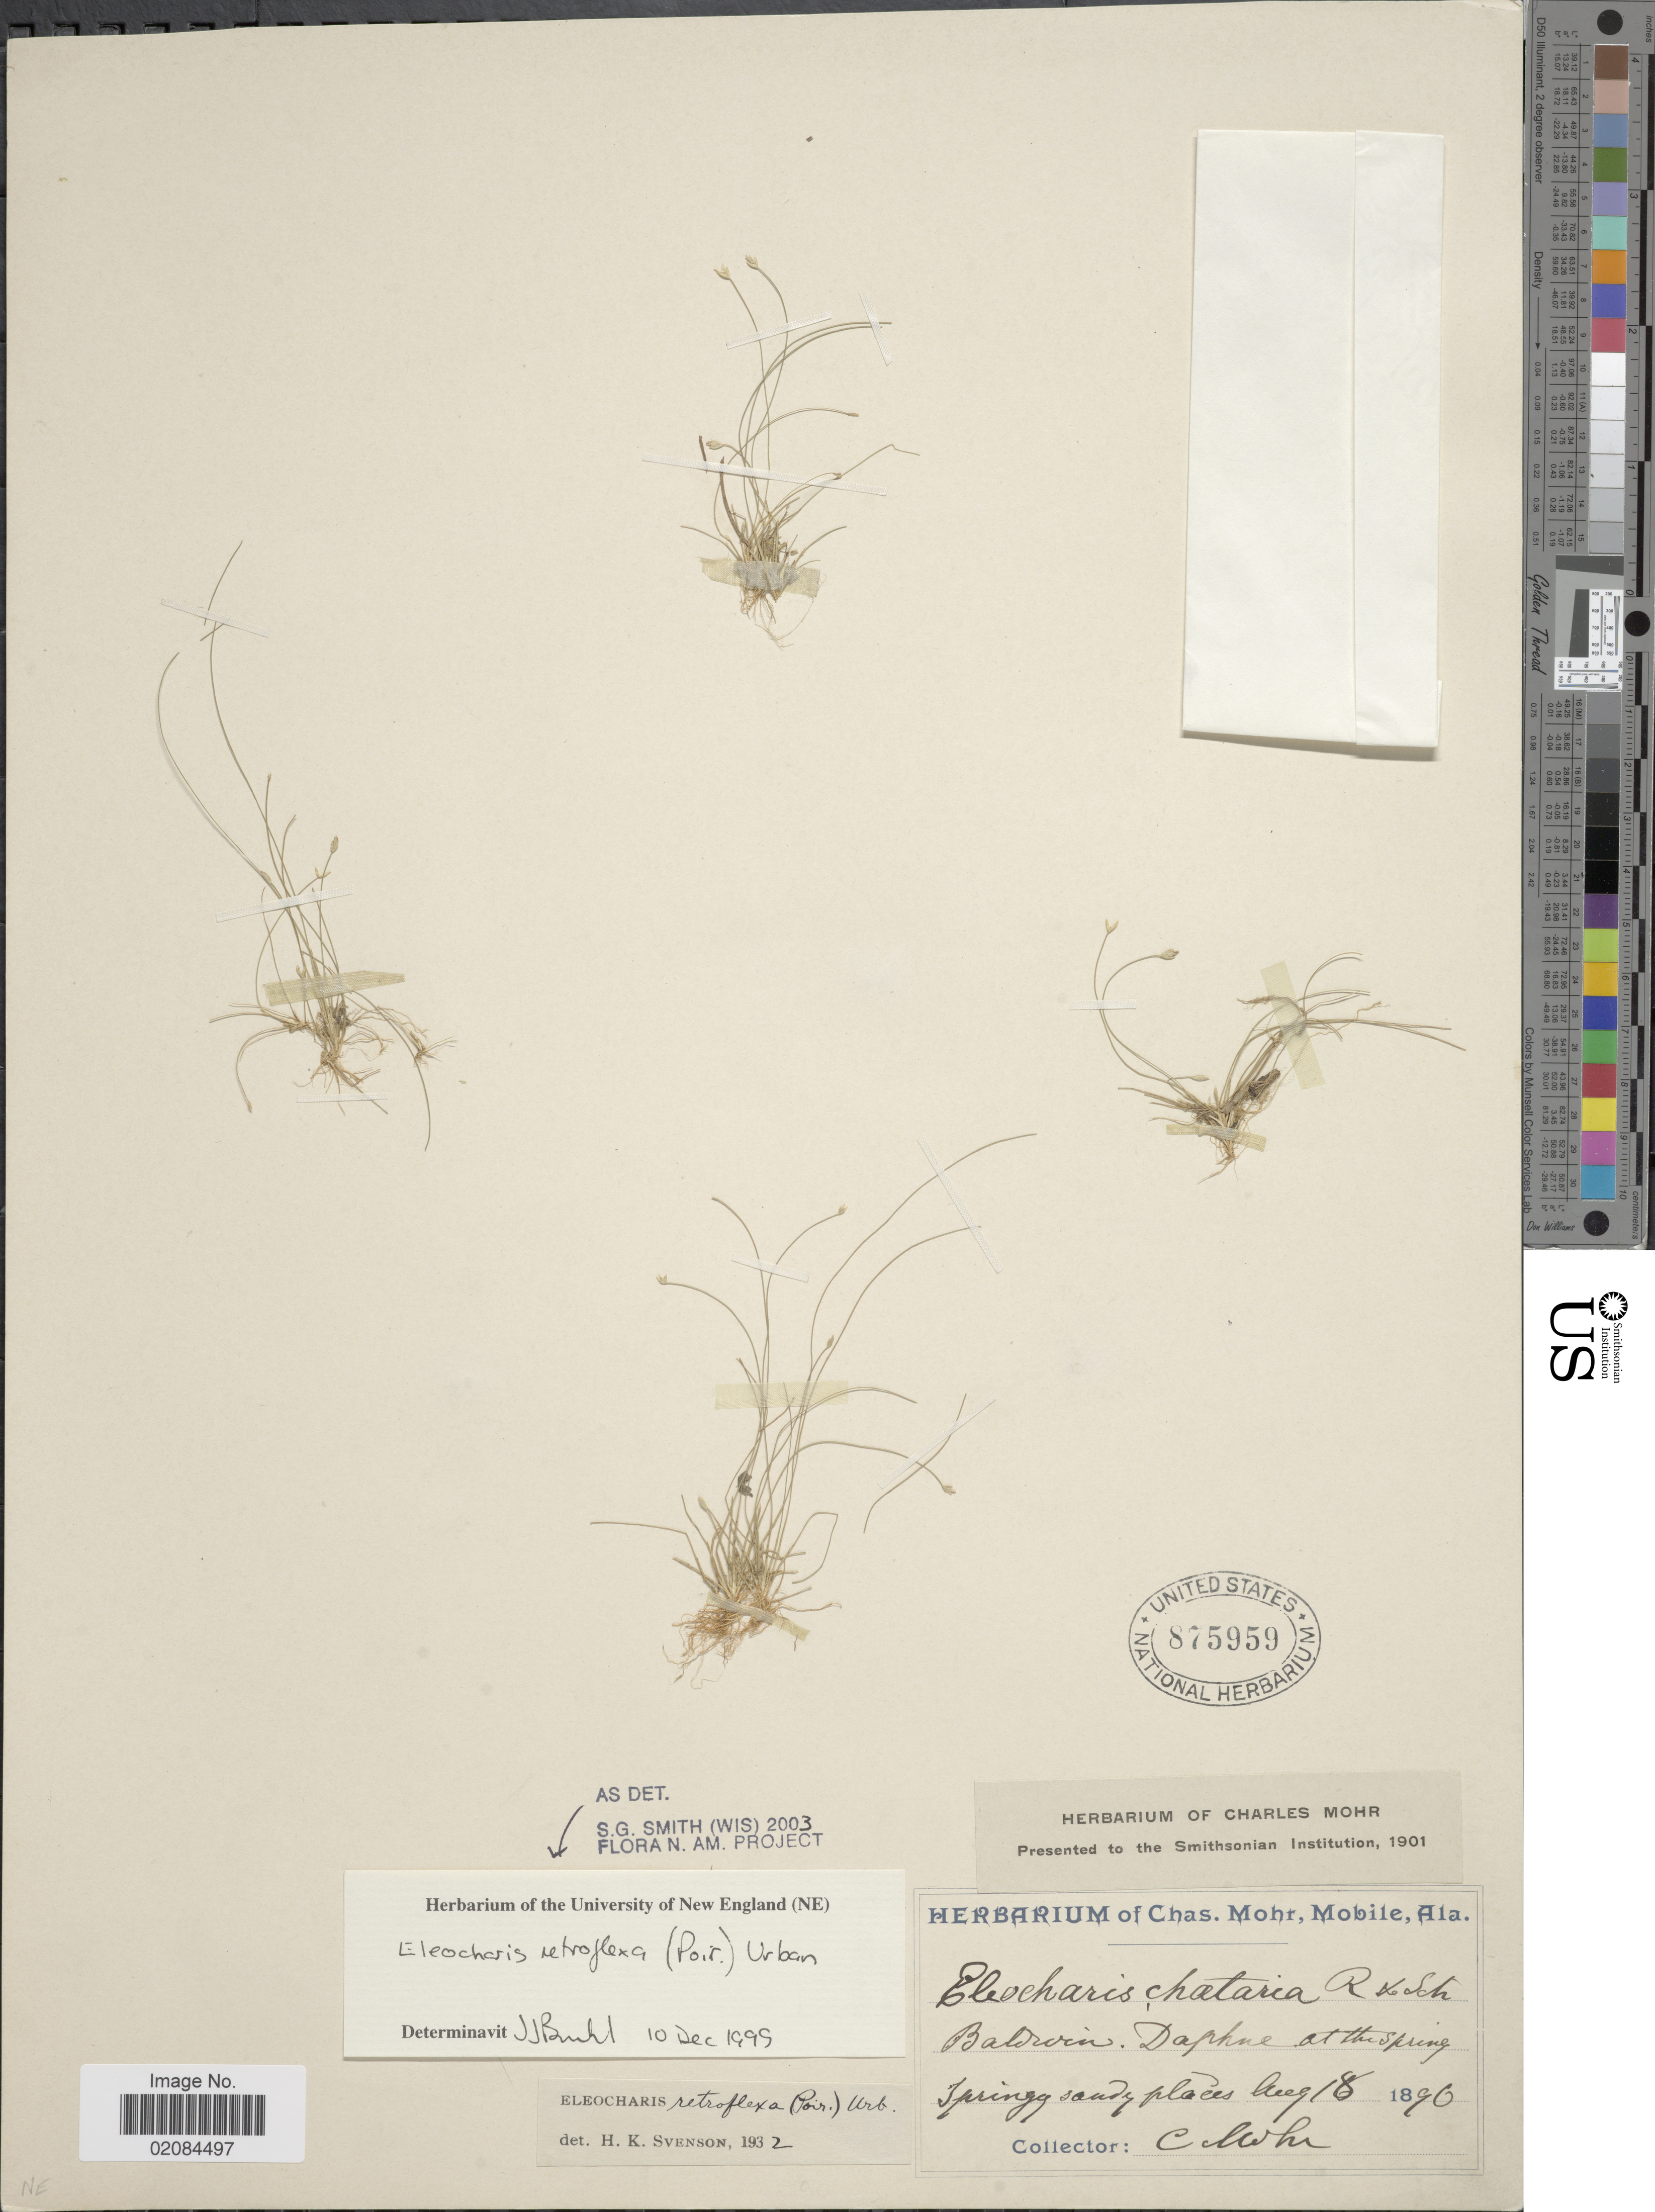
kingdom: Plantae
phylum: Tracheophyta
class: Liliopsida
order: Poales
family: Cyperaceae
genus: Eleocharis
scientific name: Eleocharis retroflexa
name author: (Poir.) Urb.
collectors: C. T. Mohr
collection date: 1896-08-18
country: United States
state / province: Alabama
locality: Baldwin, Daphne, at the spring.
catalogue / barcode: US 875959